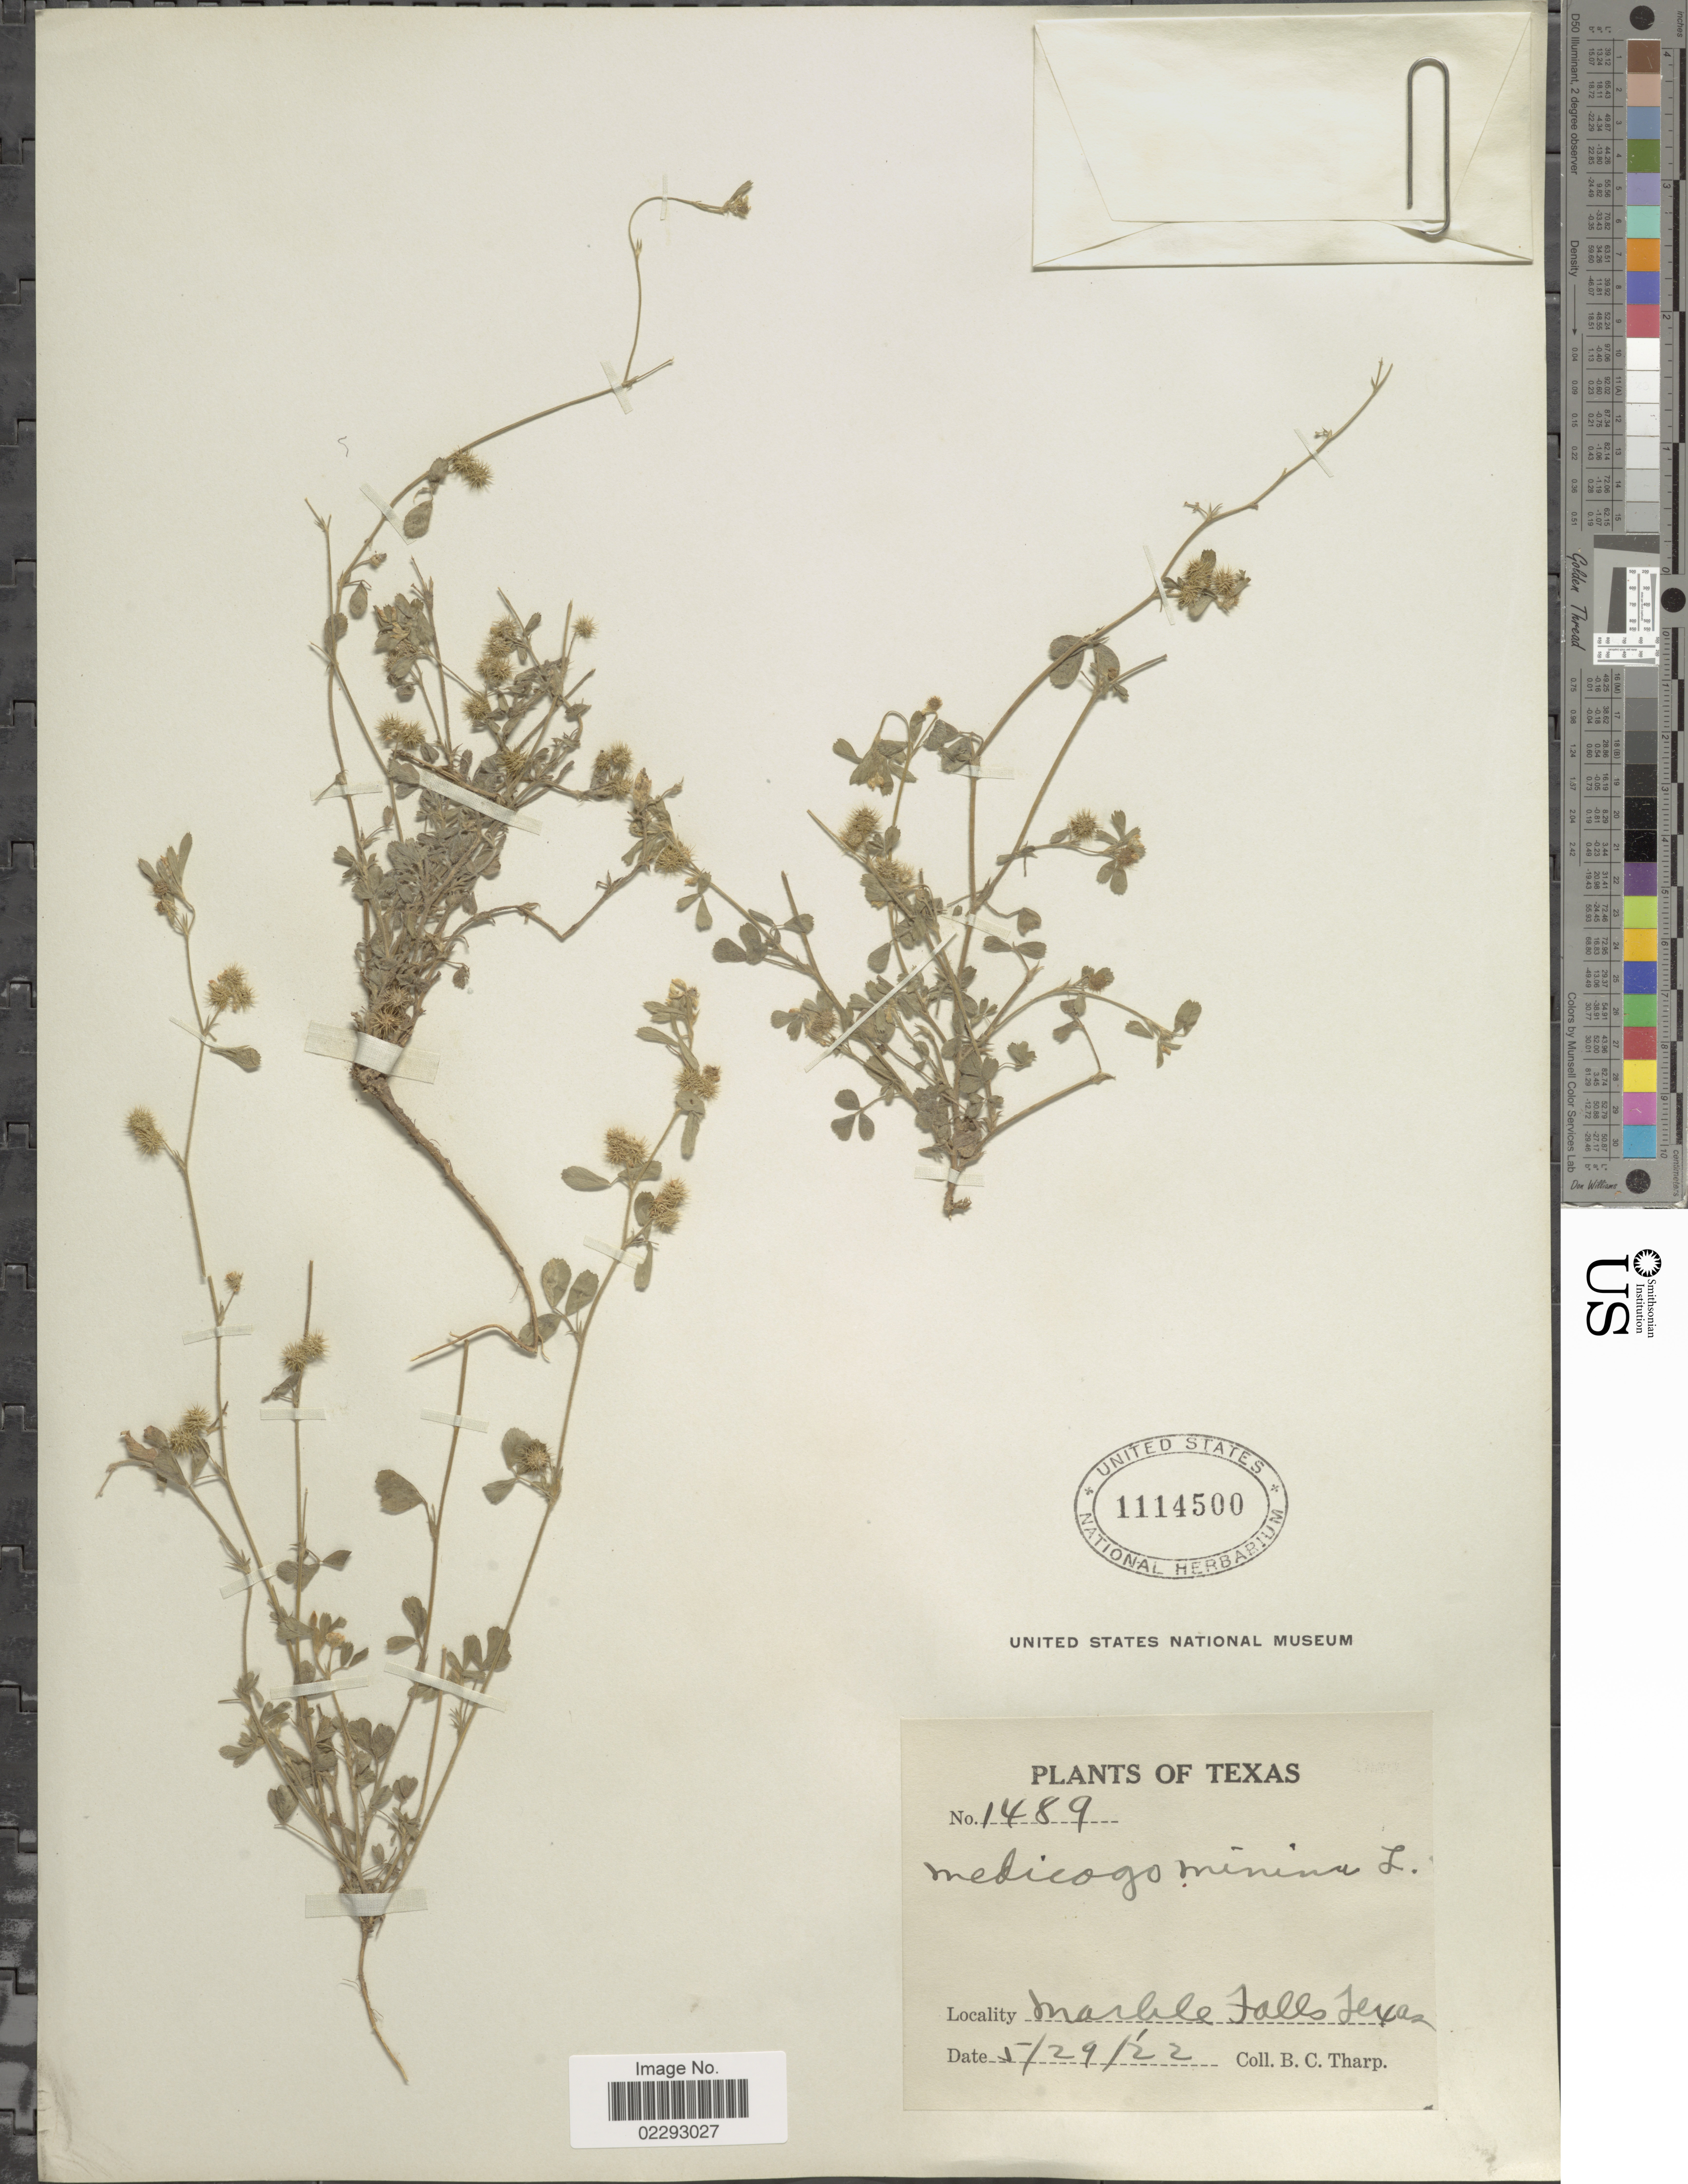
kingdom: Plantae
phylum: Tracheophyta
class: Magnoliopsida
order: Fabales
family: Fabaceae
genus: Medicago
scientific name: Medicago minima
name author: Lam.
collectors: B. C. Tharp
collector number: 1489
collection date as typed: Transcribed d/m/y: 29/5/22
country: United States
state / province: Texas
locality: Texas, Marble Falls Texas.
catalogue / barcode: US 1114500